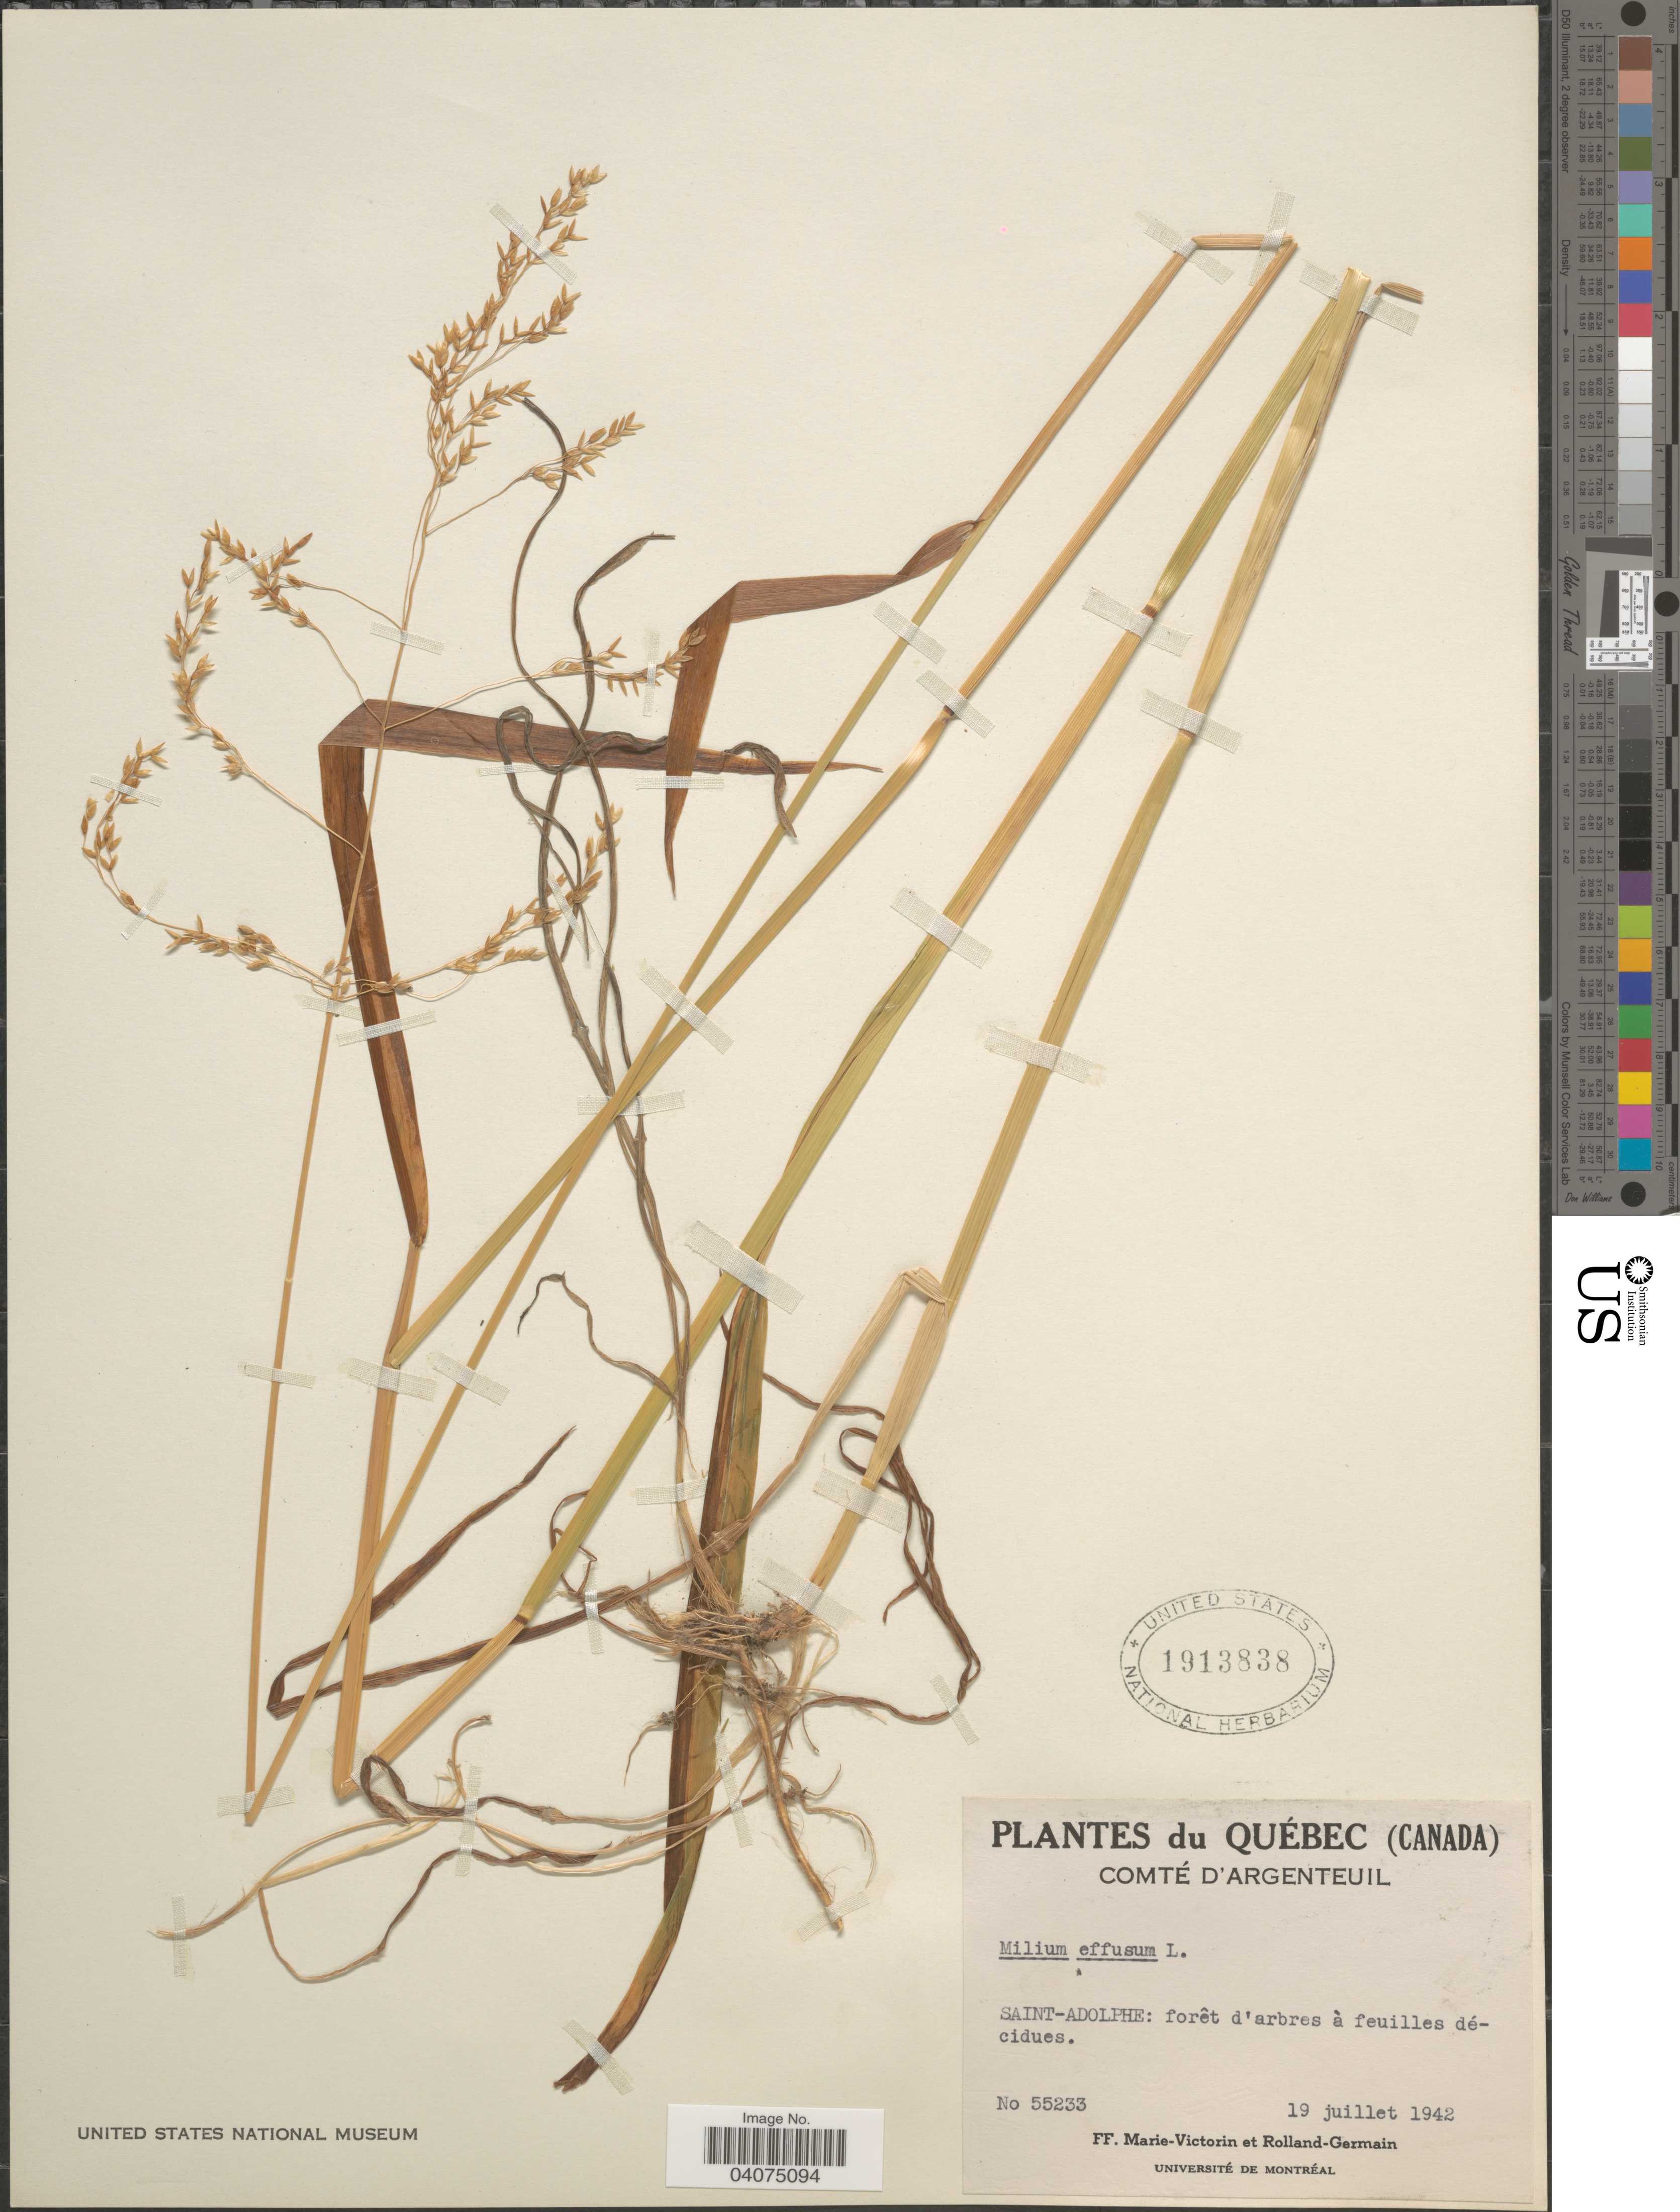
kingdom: Plantae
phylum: Tracheophyta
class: Liliopsida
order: Poales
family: Poaceae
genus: Milium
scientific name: Milium effusum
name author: L.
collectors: F. Marie-Victorin & Rolland-Germain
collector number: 55233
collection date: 1942-07-19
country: Canada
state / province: Quebec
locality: Comté d'Argenteuil. Saint-Adolphe.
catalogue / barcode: US 1913838